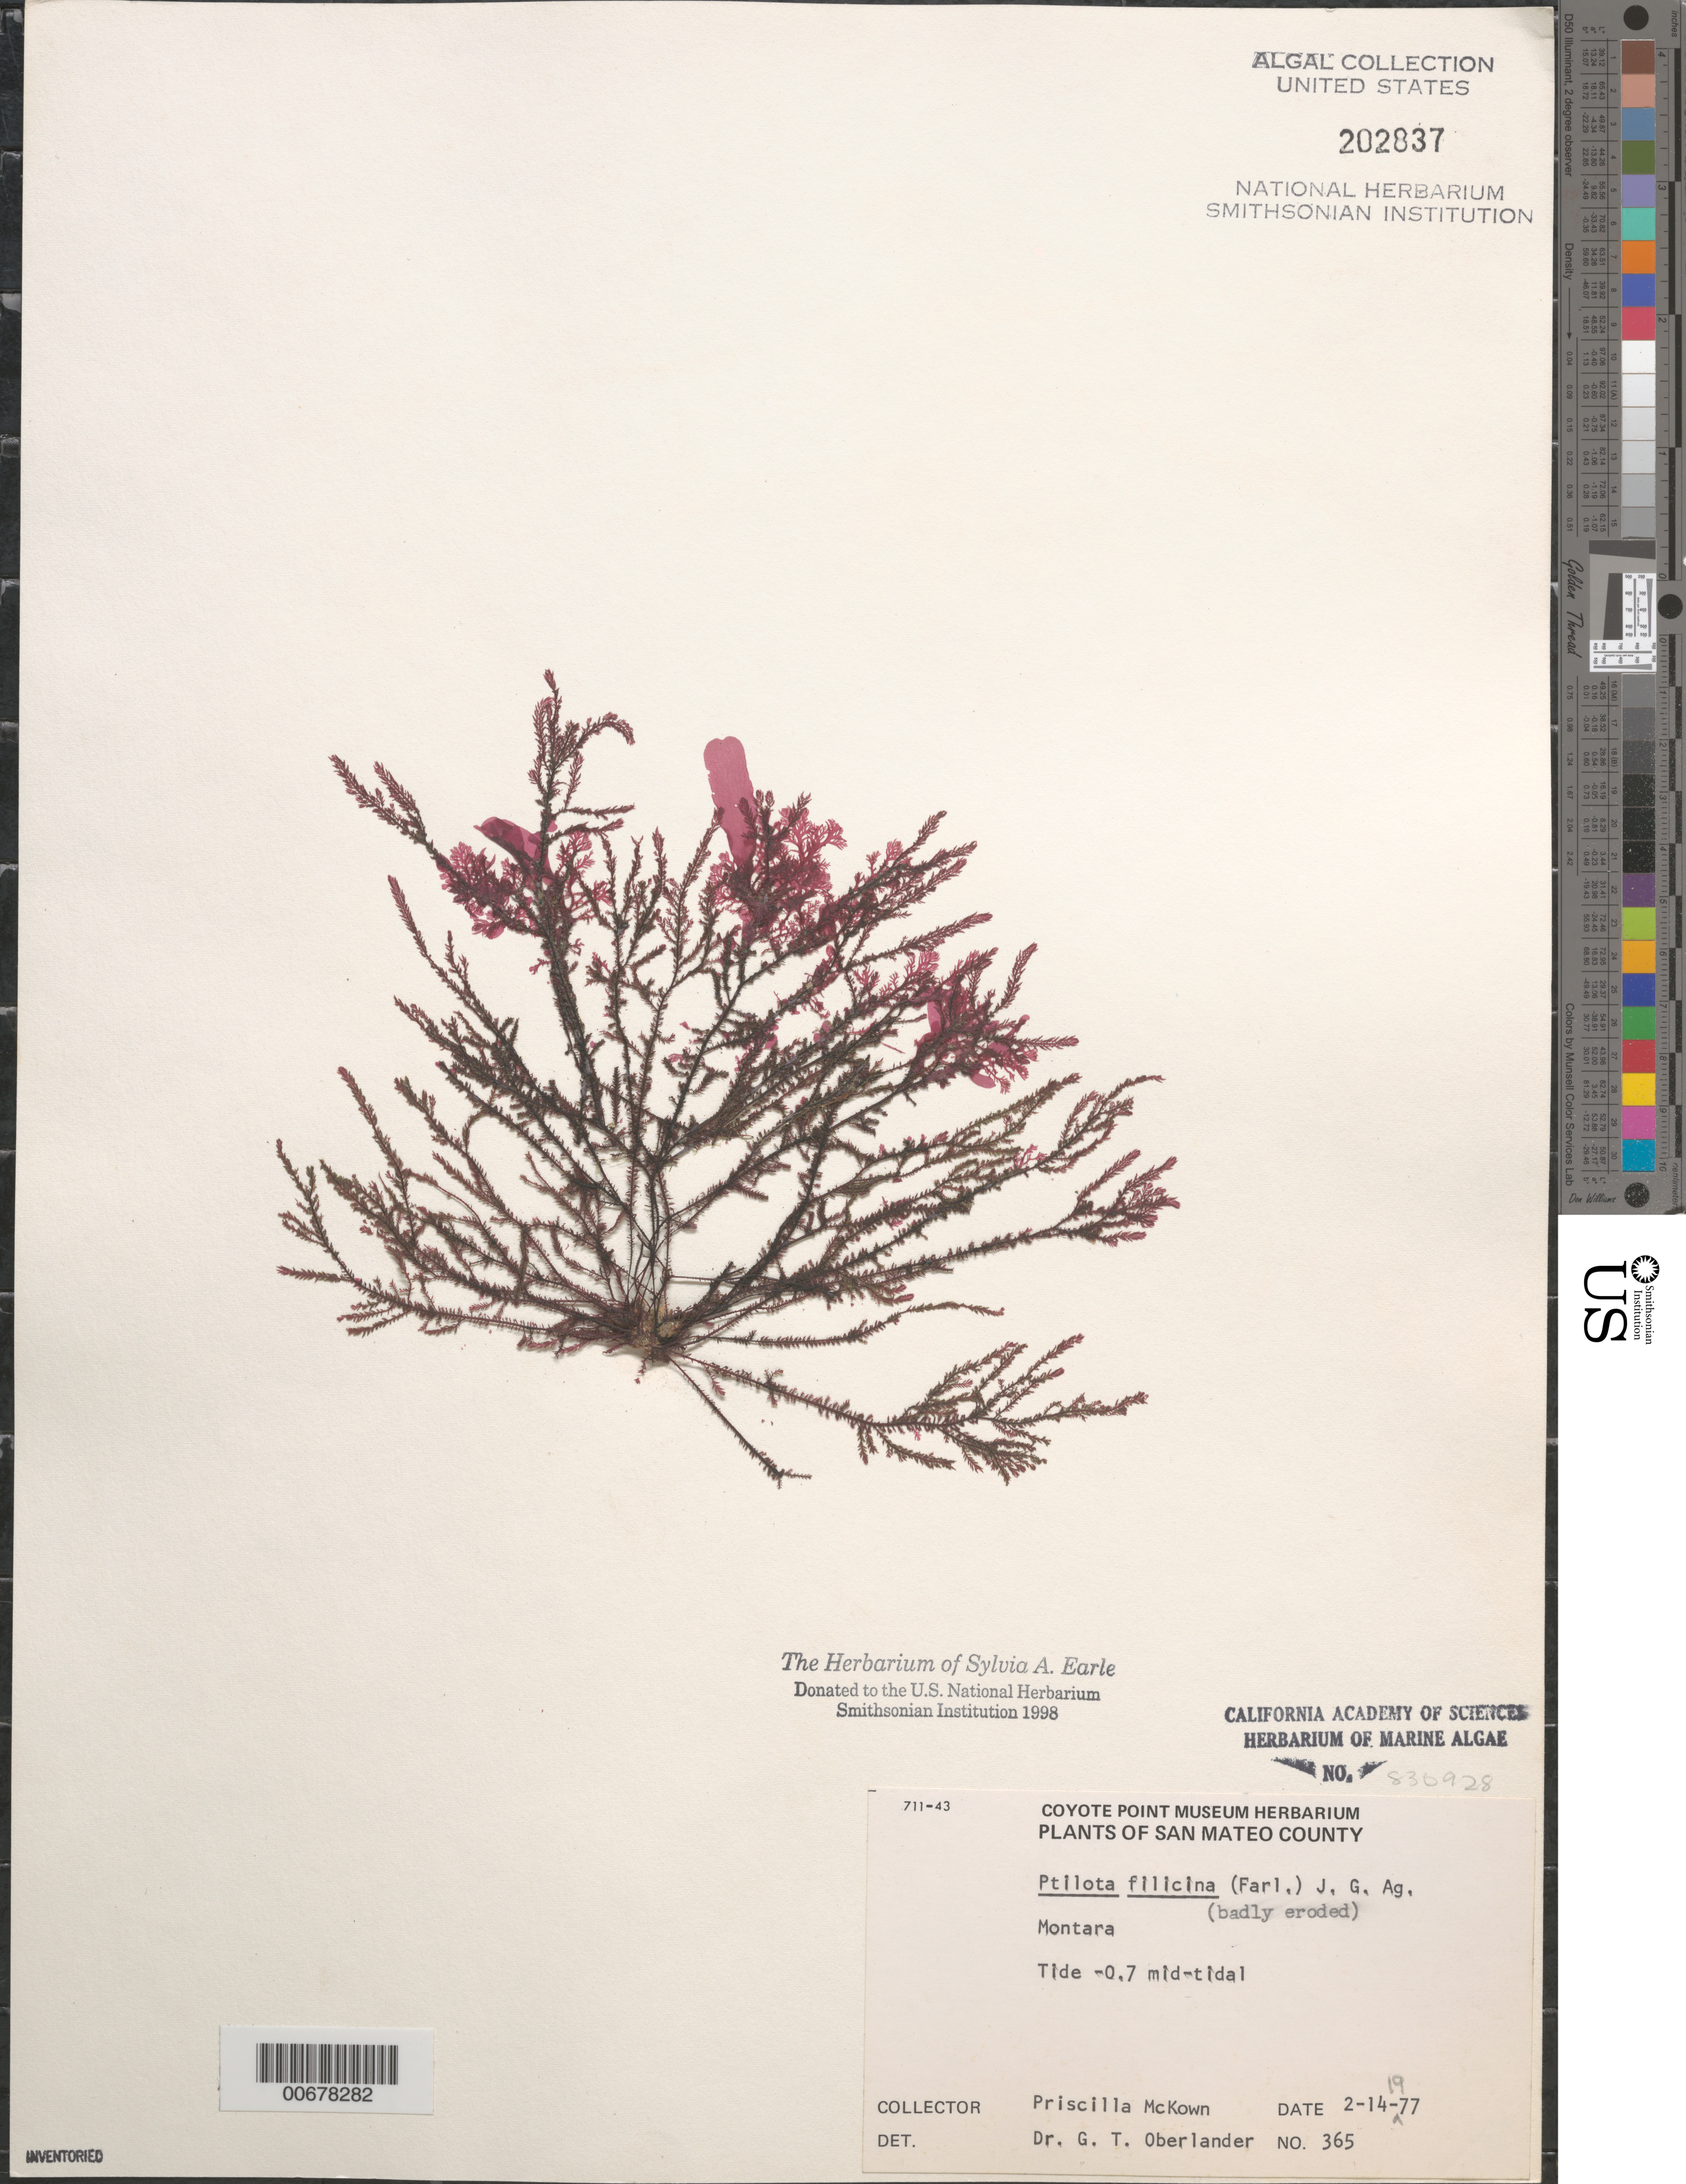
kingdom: Plantae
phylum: Rhodophyta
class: Florideophyceae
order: Ceramiales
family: Wrangeliaceae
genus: Ptilota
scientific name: Ptilota filicina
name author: J. Agardh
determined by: Oberlander, G. T.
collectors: P. McKown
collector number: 365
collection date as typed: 14 Feb 1977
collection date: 1977-02-14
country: United States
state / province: California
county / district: San Mateo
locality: Montara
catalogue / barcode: US 202837